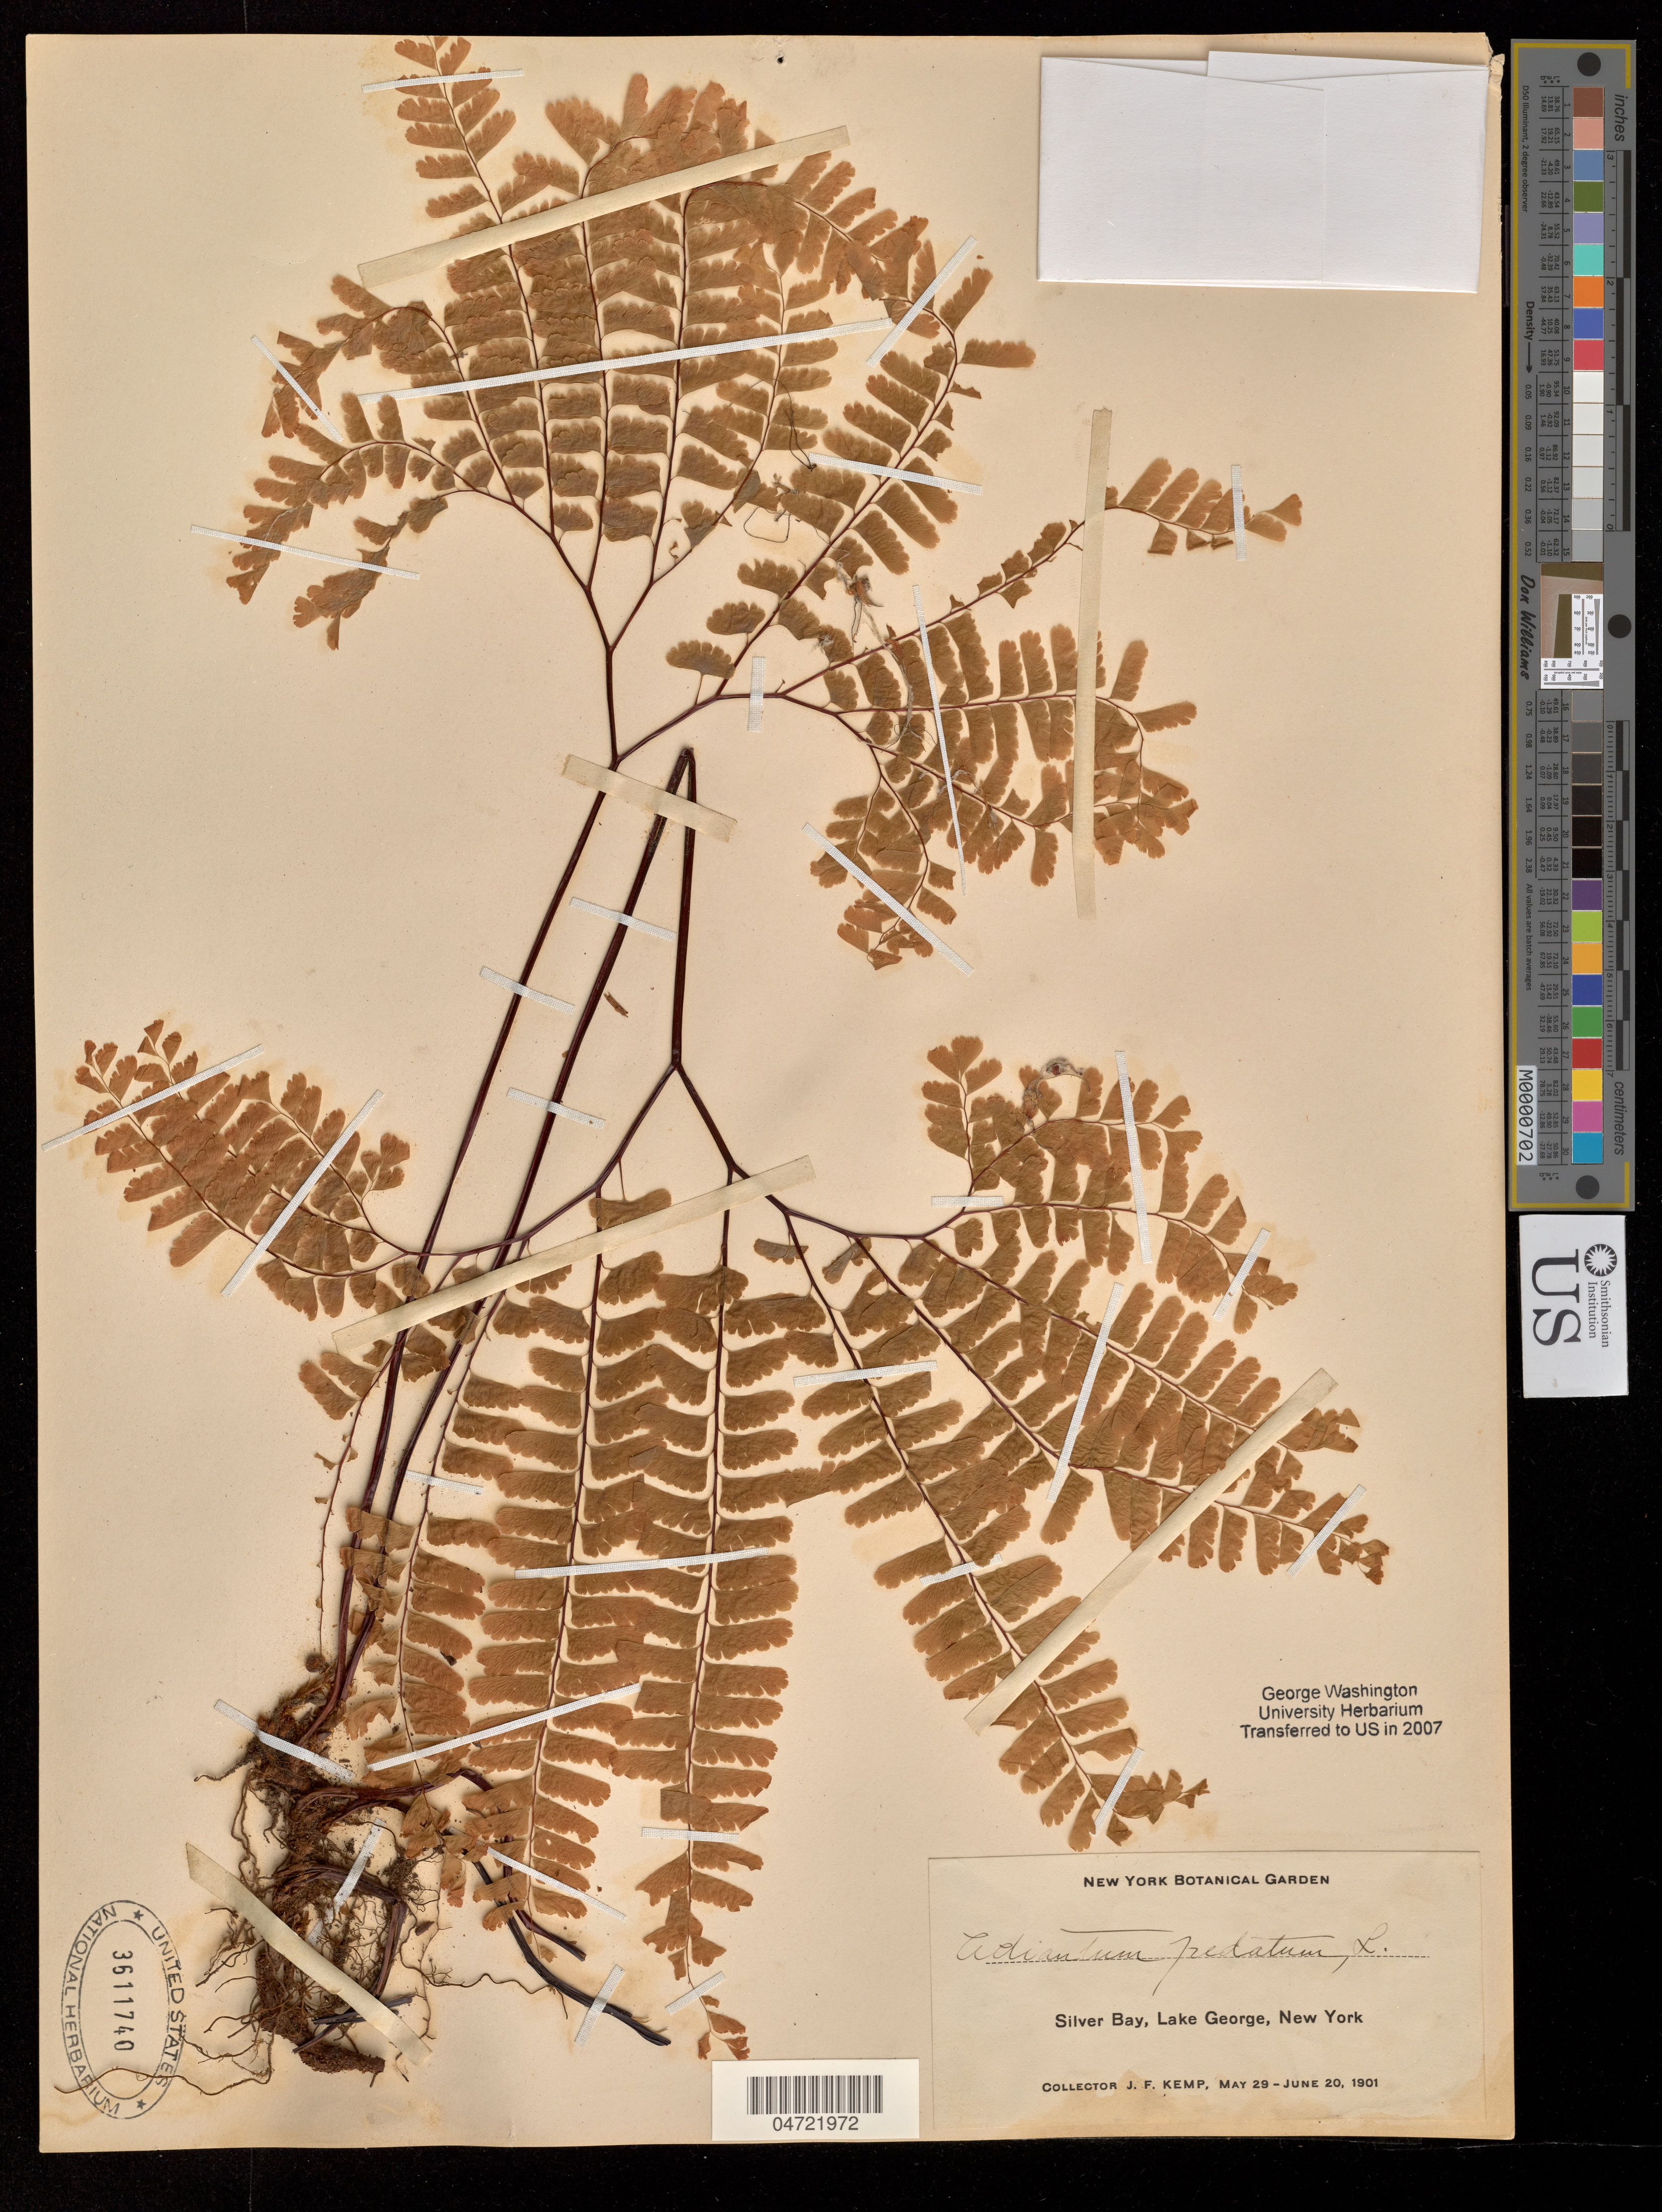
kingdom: Plantae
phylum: Tracheophyta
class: Polypodiopsida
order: Polypodiales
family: Pteridaceae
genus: Adiantum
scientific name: Adiantum pedatum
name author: L.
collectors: J. F. Kemp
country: United States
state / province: New York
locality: Silver Bay, Lake George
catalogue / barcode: US 3611740